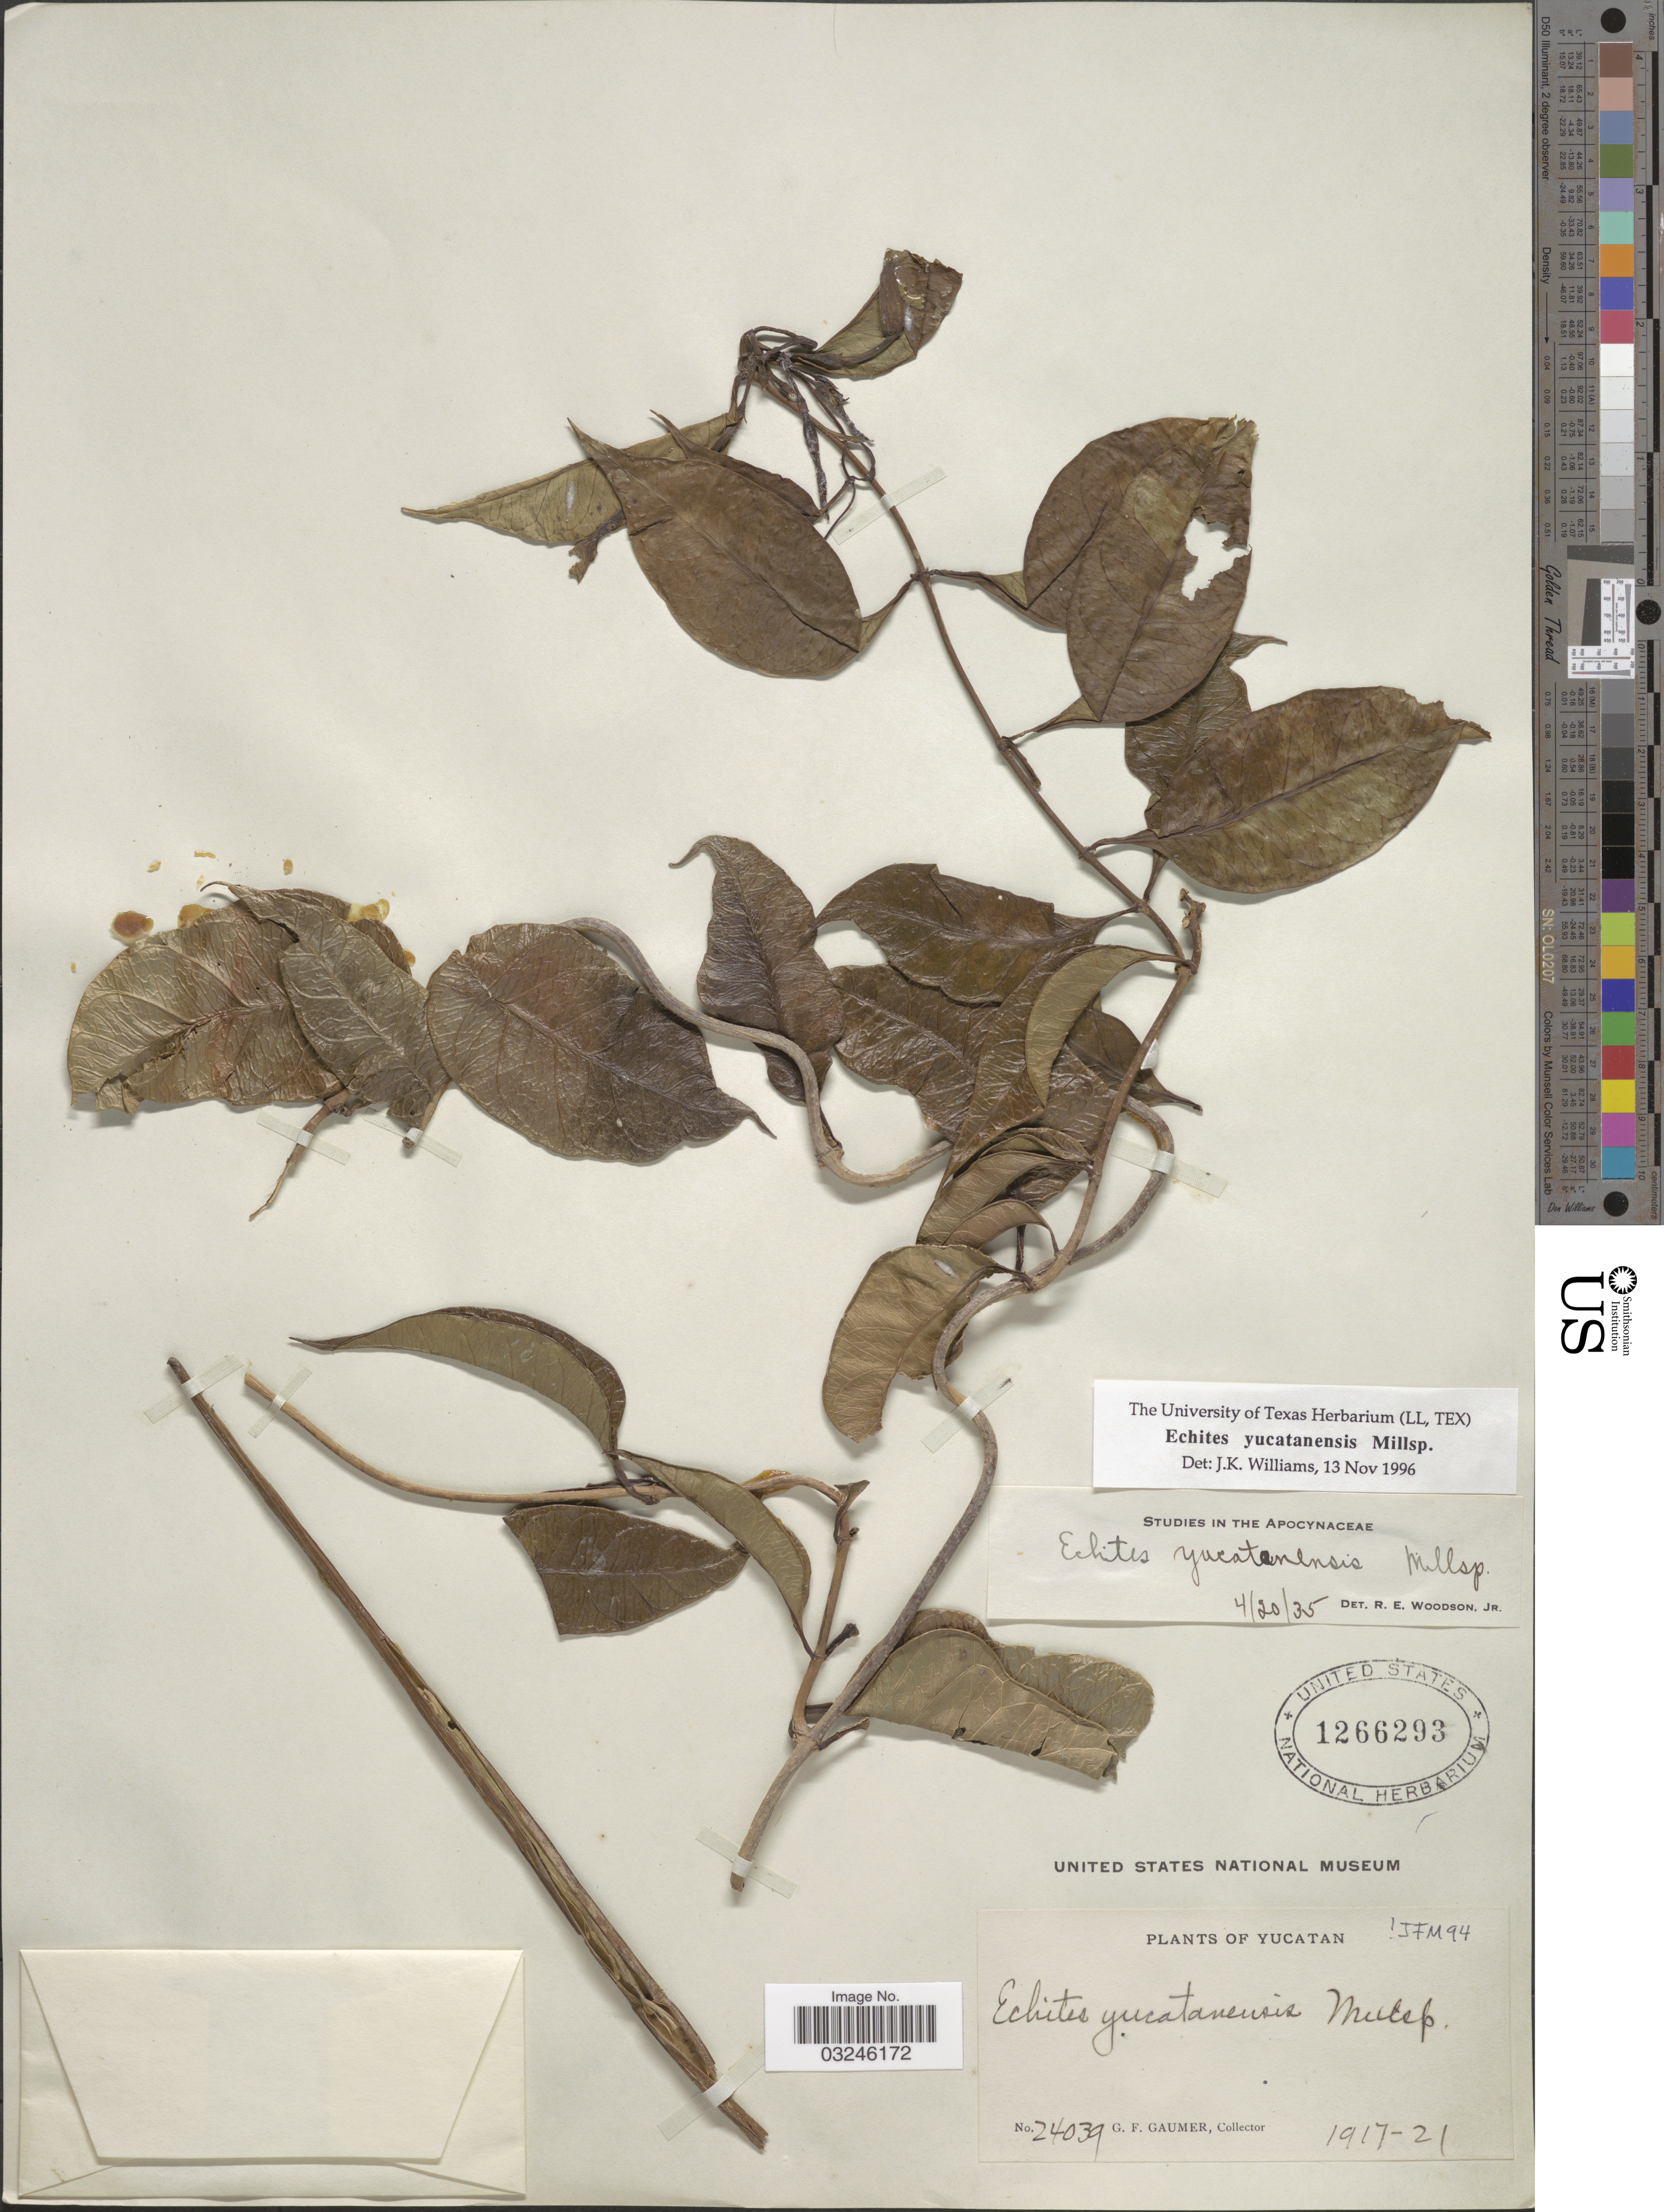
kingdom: Plantae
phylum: Tracheophyta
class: Magnoliopsida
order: Gentianales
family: Apocynaceae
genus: Echites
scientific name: Echites yucatanensis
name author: Millsp. ex Standl.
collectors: G. F. Gaumer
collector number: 24039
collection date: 1917/1921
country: Mexico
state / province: Yucatán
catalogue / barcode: US 1266293